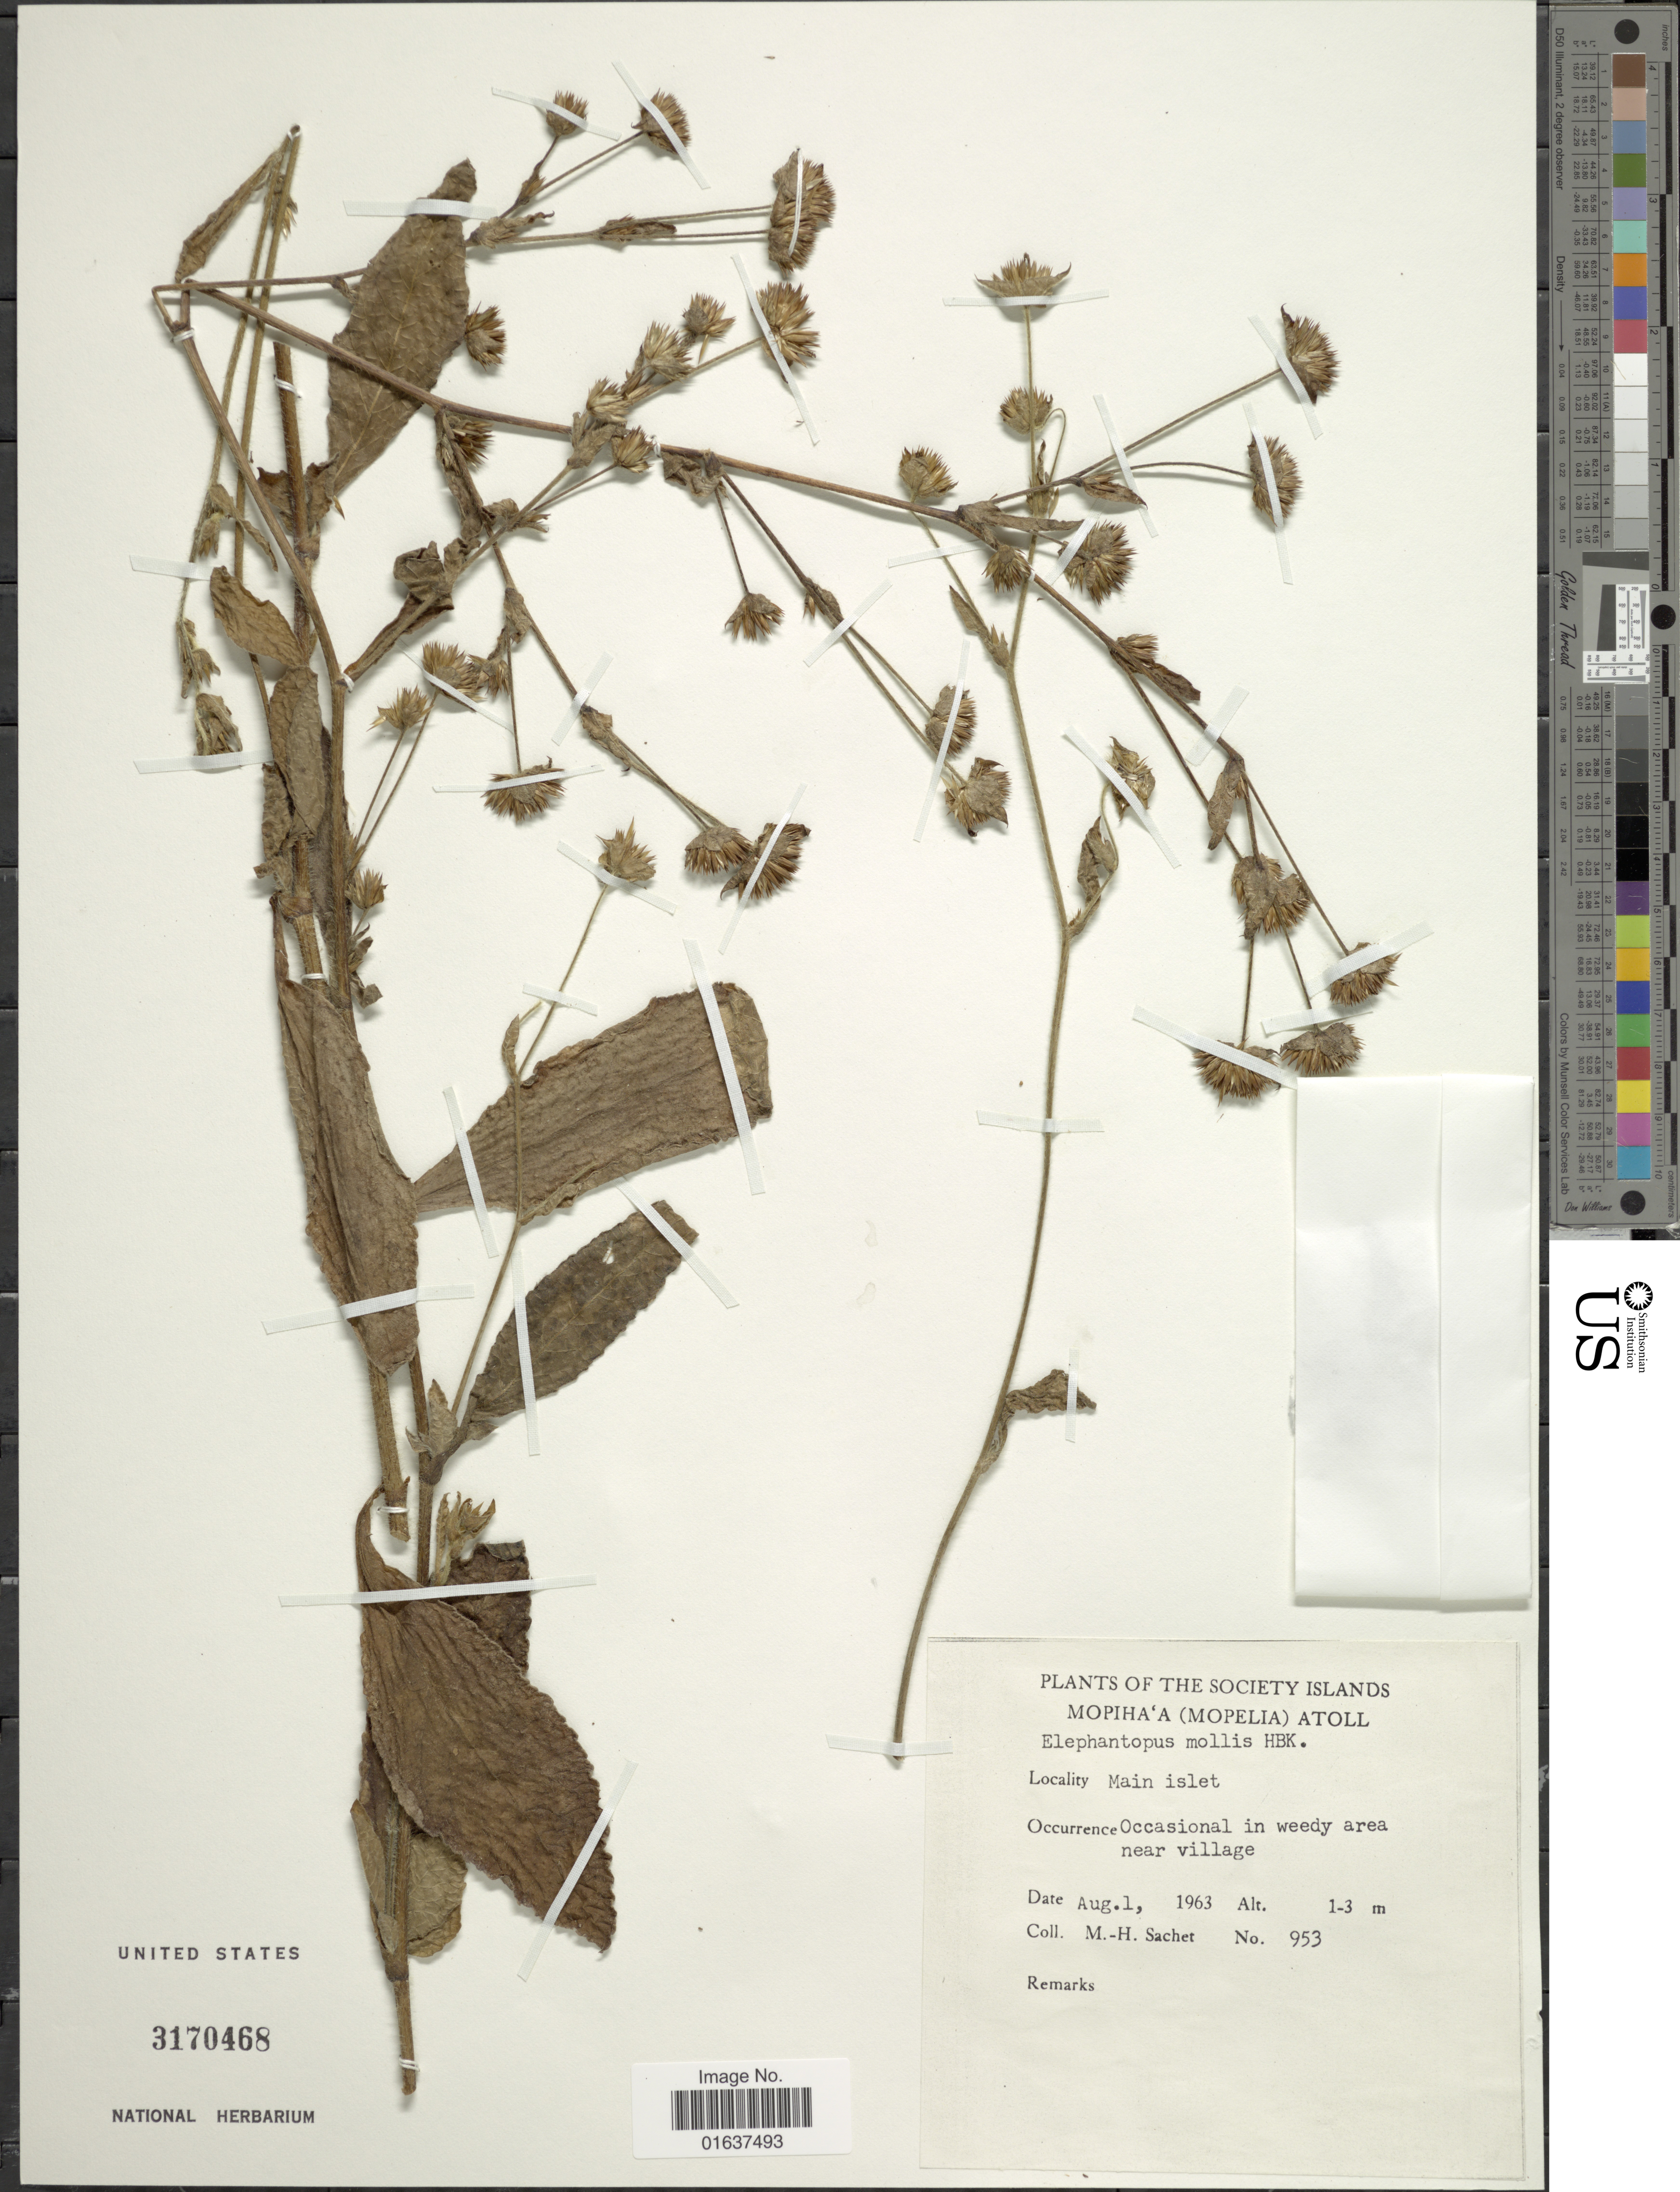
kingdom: Plantae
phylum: Tracheophyta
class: Magnoliopsida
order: Asterales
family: Asteraceae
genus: Elephantopus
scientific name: Elephantopus mollis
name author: Kunth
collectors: M.-H. Sachet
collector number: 953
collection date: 1963-08-01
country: French Polynesia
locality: The Society Islands. Mopiha' a (Mopella) Atoill. Main Islet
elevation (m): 1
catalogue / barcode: US 3170468